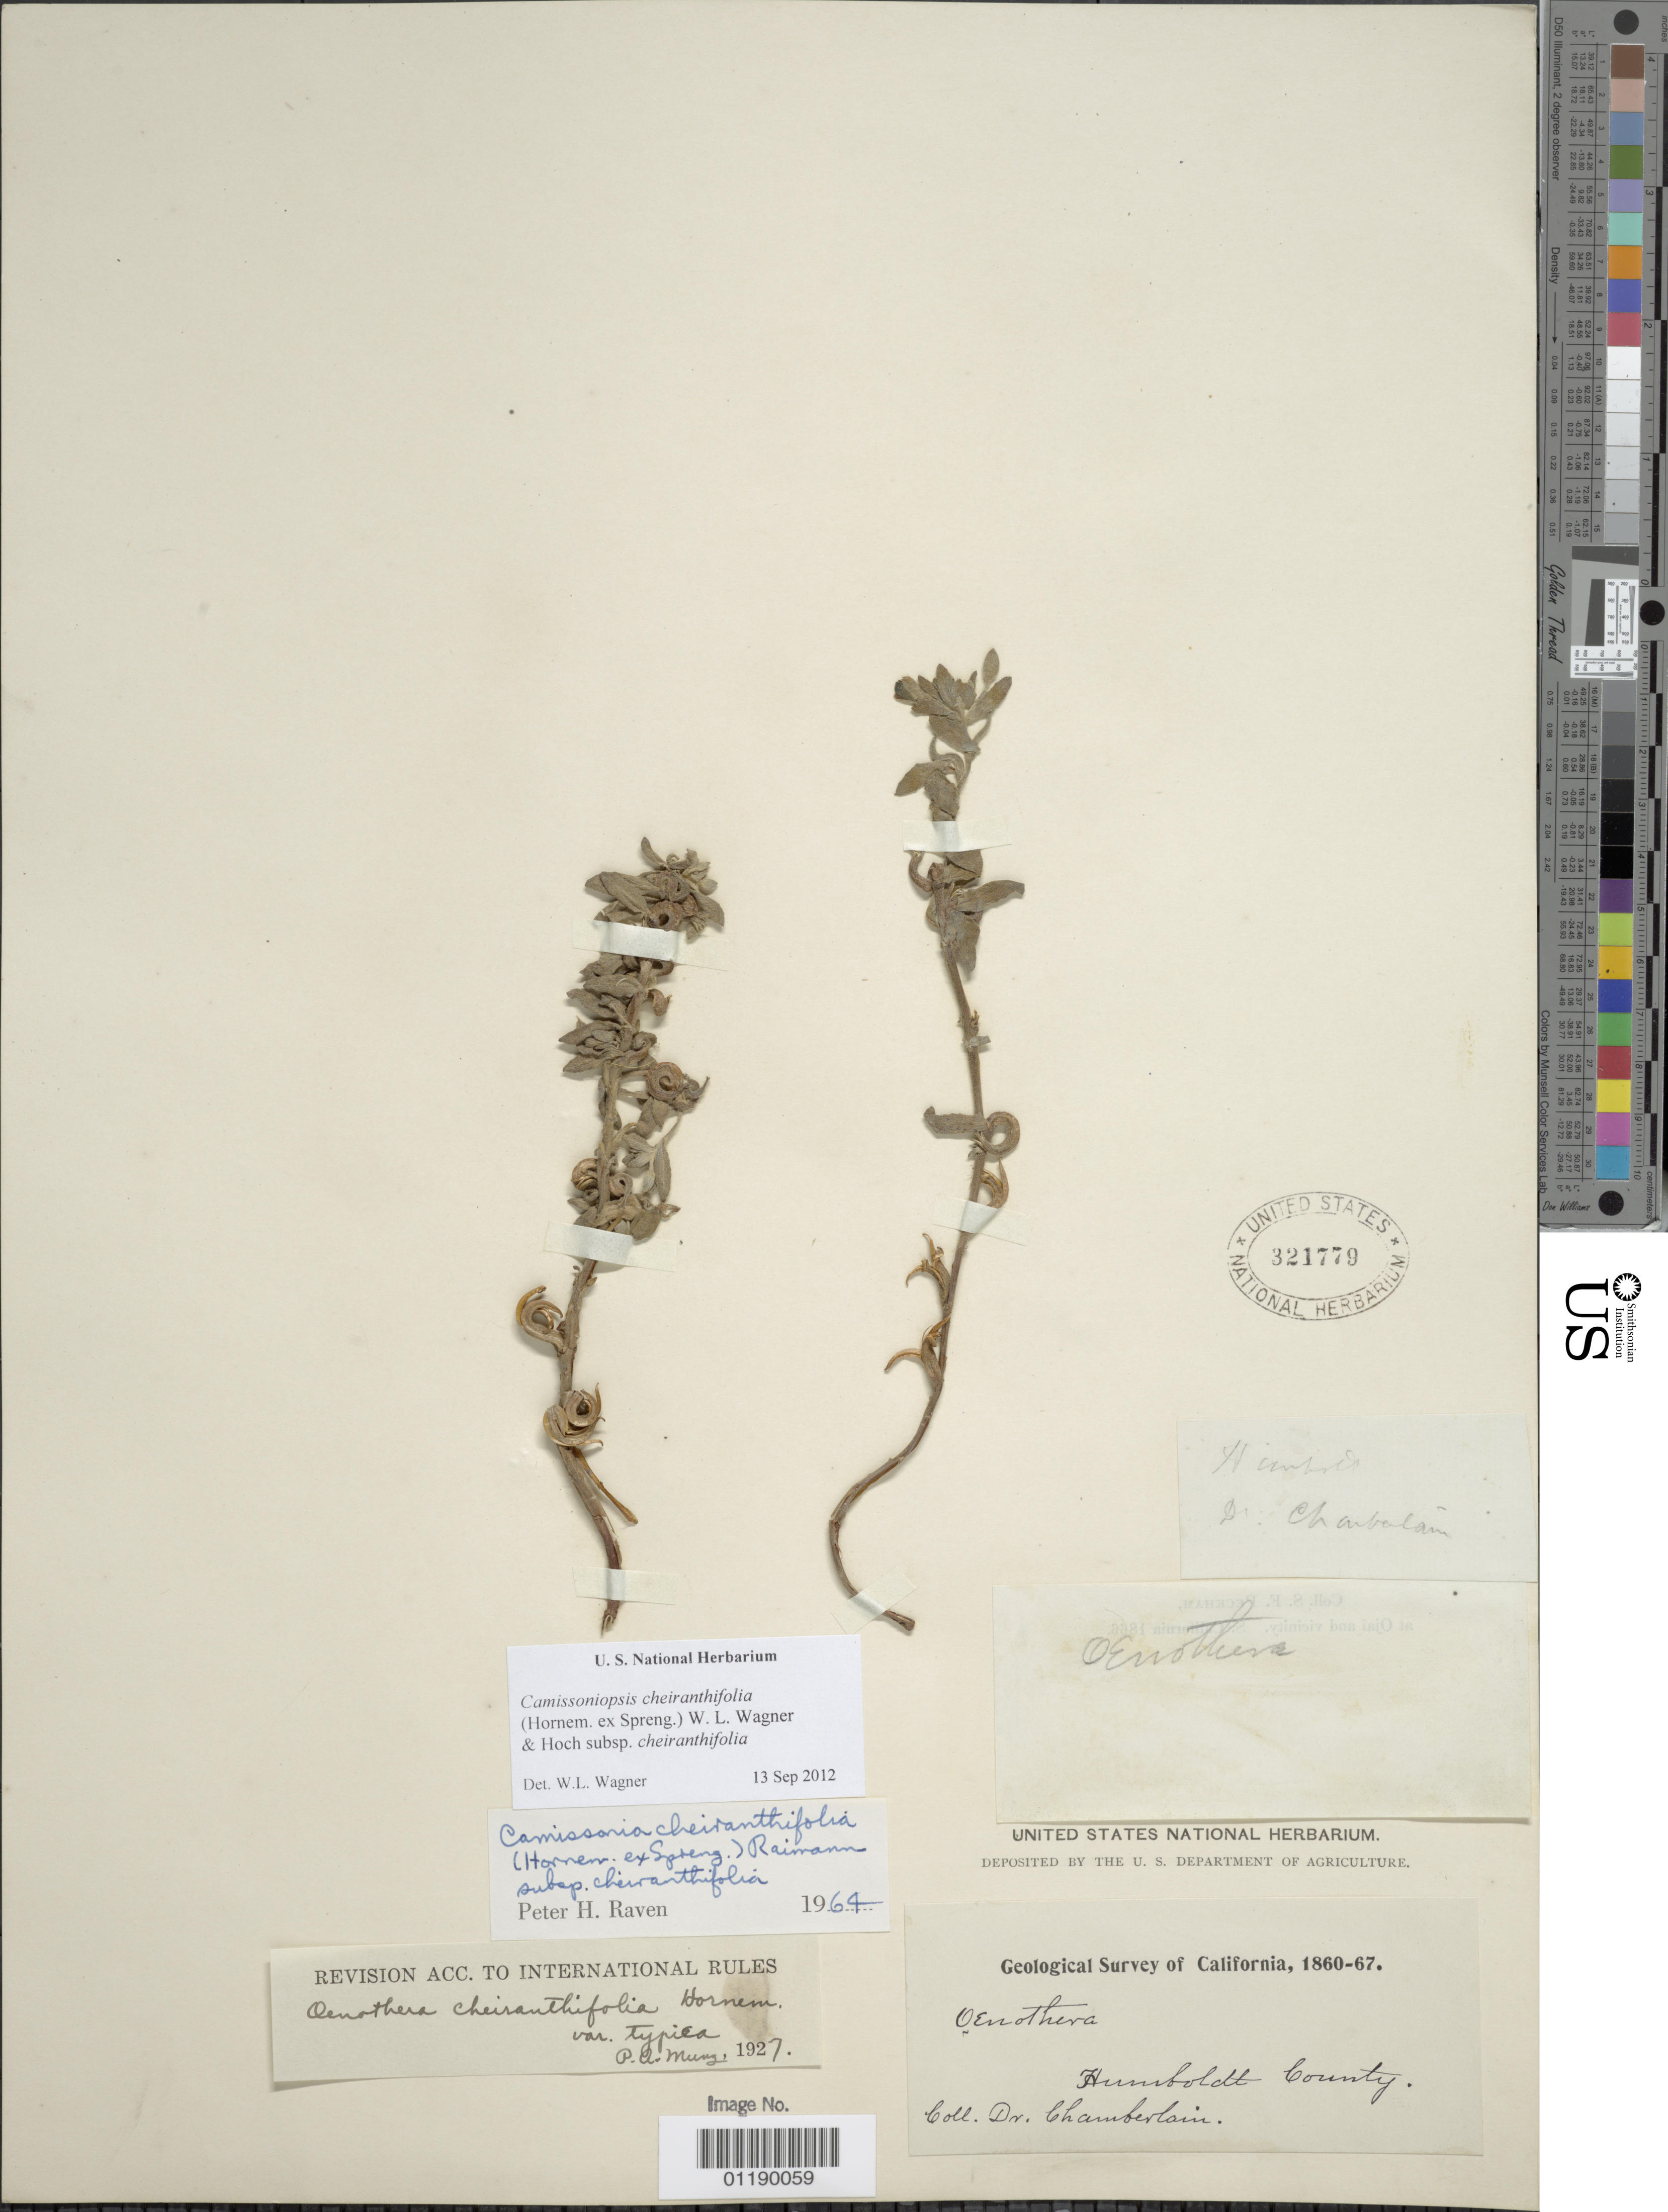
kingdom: Plantae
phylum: Tracheophyta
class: Magnoliopsida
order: Myrtales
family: Onagraceae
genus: Camissoniopsis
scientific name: Camissoniopsis cheiranthifolia subsp. cheiranthifolia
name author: (Hornem. ex Spreng.) W.L. Wagner & Hoch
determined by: Wagner, W. L., (BOT), Smithsonian Institution - National Museum of Natural History (UNITED STATES)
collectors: -. Chamberlain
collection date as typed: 1860 to -- --- 1867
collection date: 1860/1867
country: United States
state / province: California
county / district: Humboldt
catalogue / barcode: US 321779